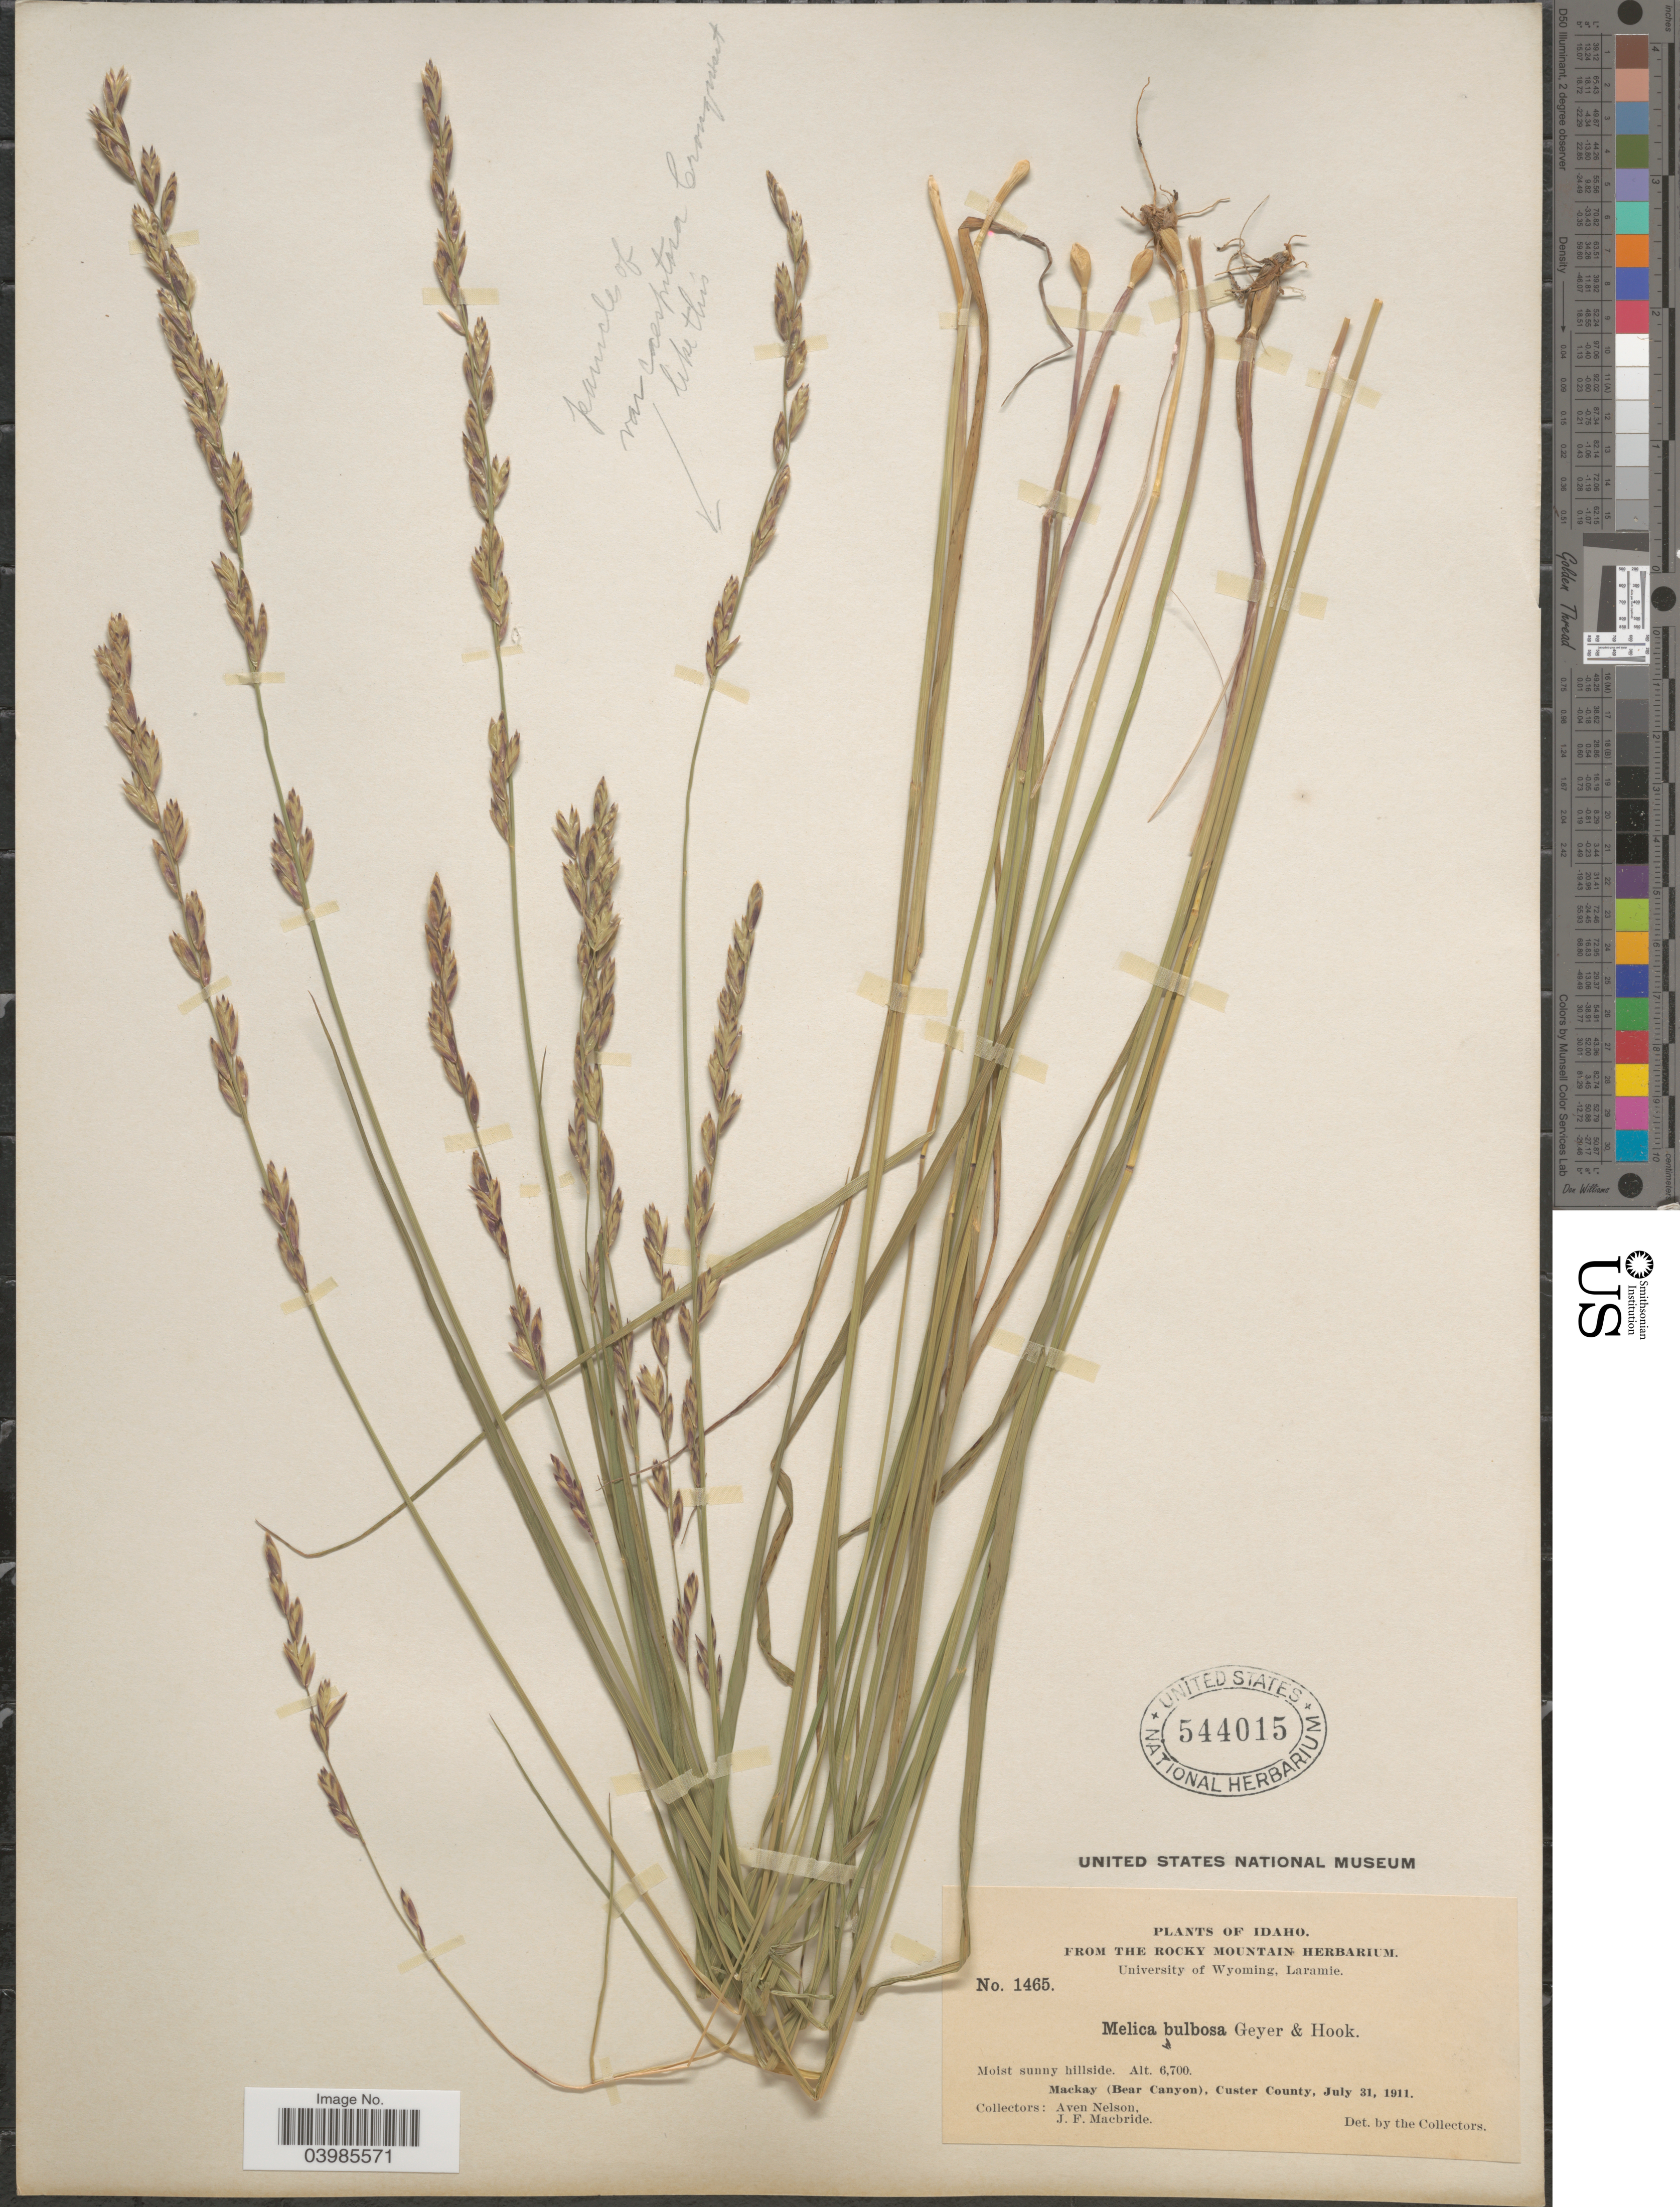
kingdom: Plantae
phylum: Tracheophyta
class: Liliopsida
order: Poales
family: Poaceae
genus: Melica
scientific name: Melica bulbosa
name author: Geyer ex Porter & J.M. Coult.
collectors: A. Nelson & J. F. Macbride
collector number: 1465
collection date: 1911-07-31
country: United States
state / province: Idaho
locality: Mackay (Bear Canyon), Custer County.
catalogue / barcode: US 544015